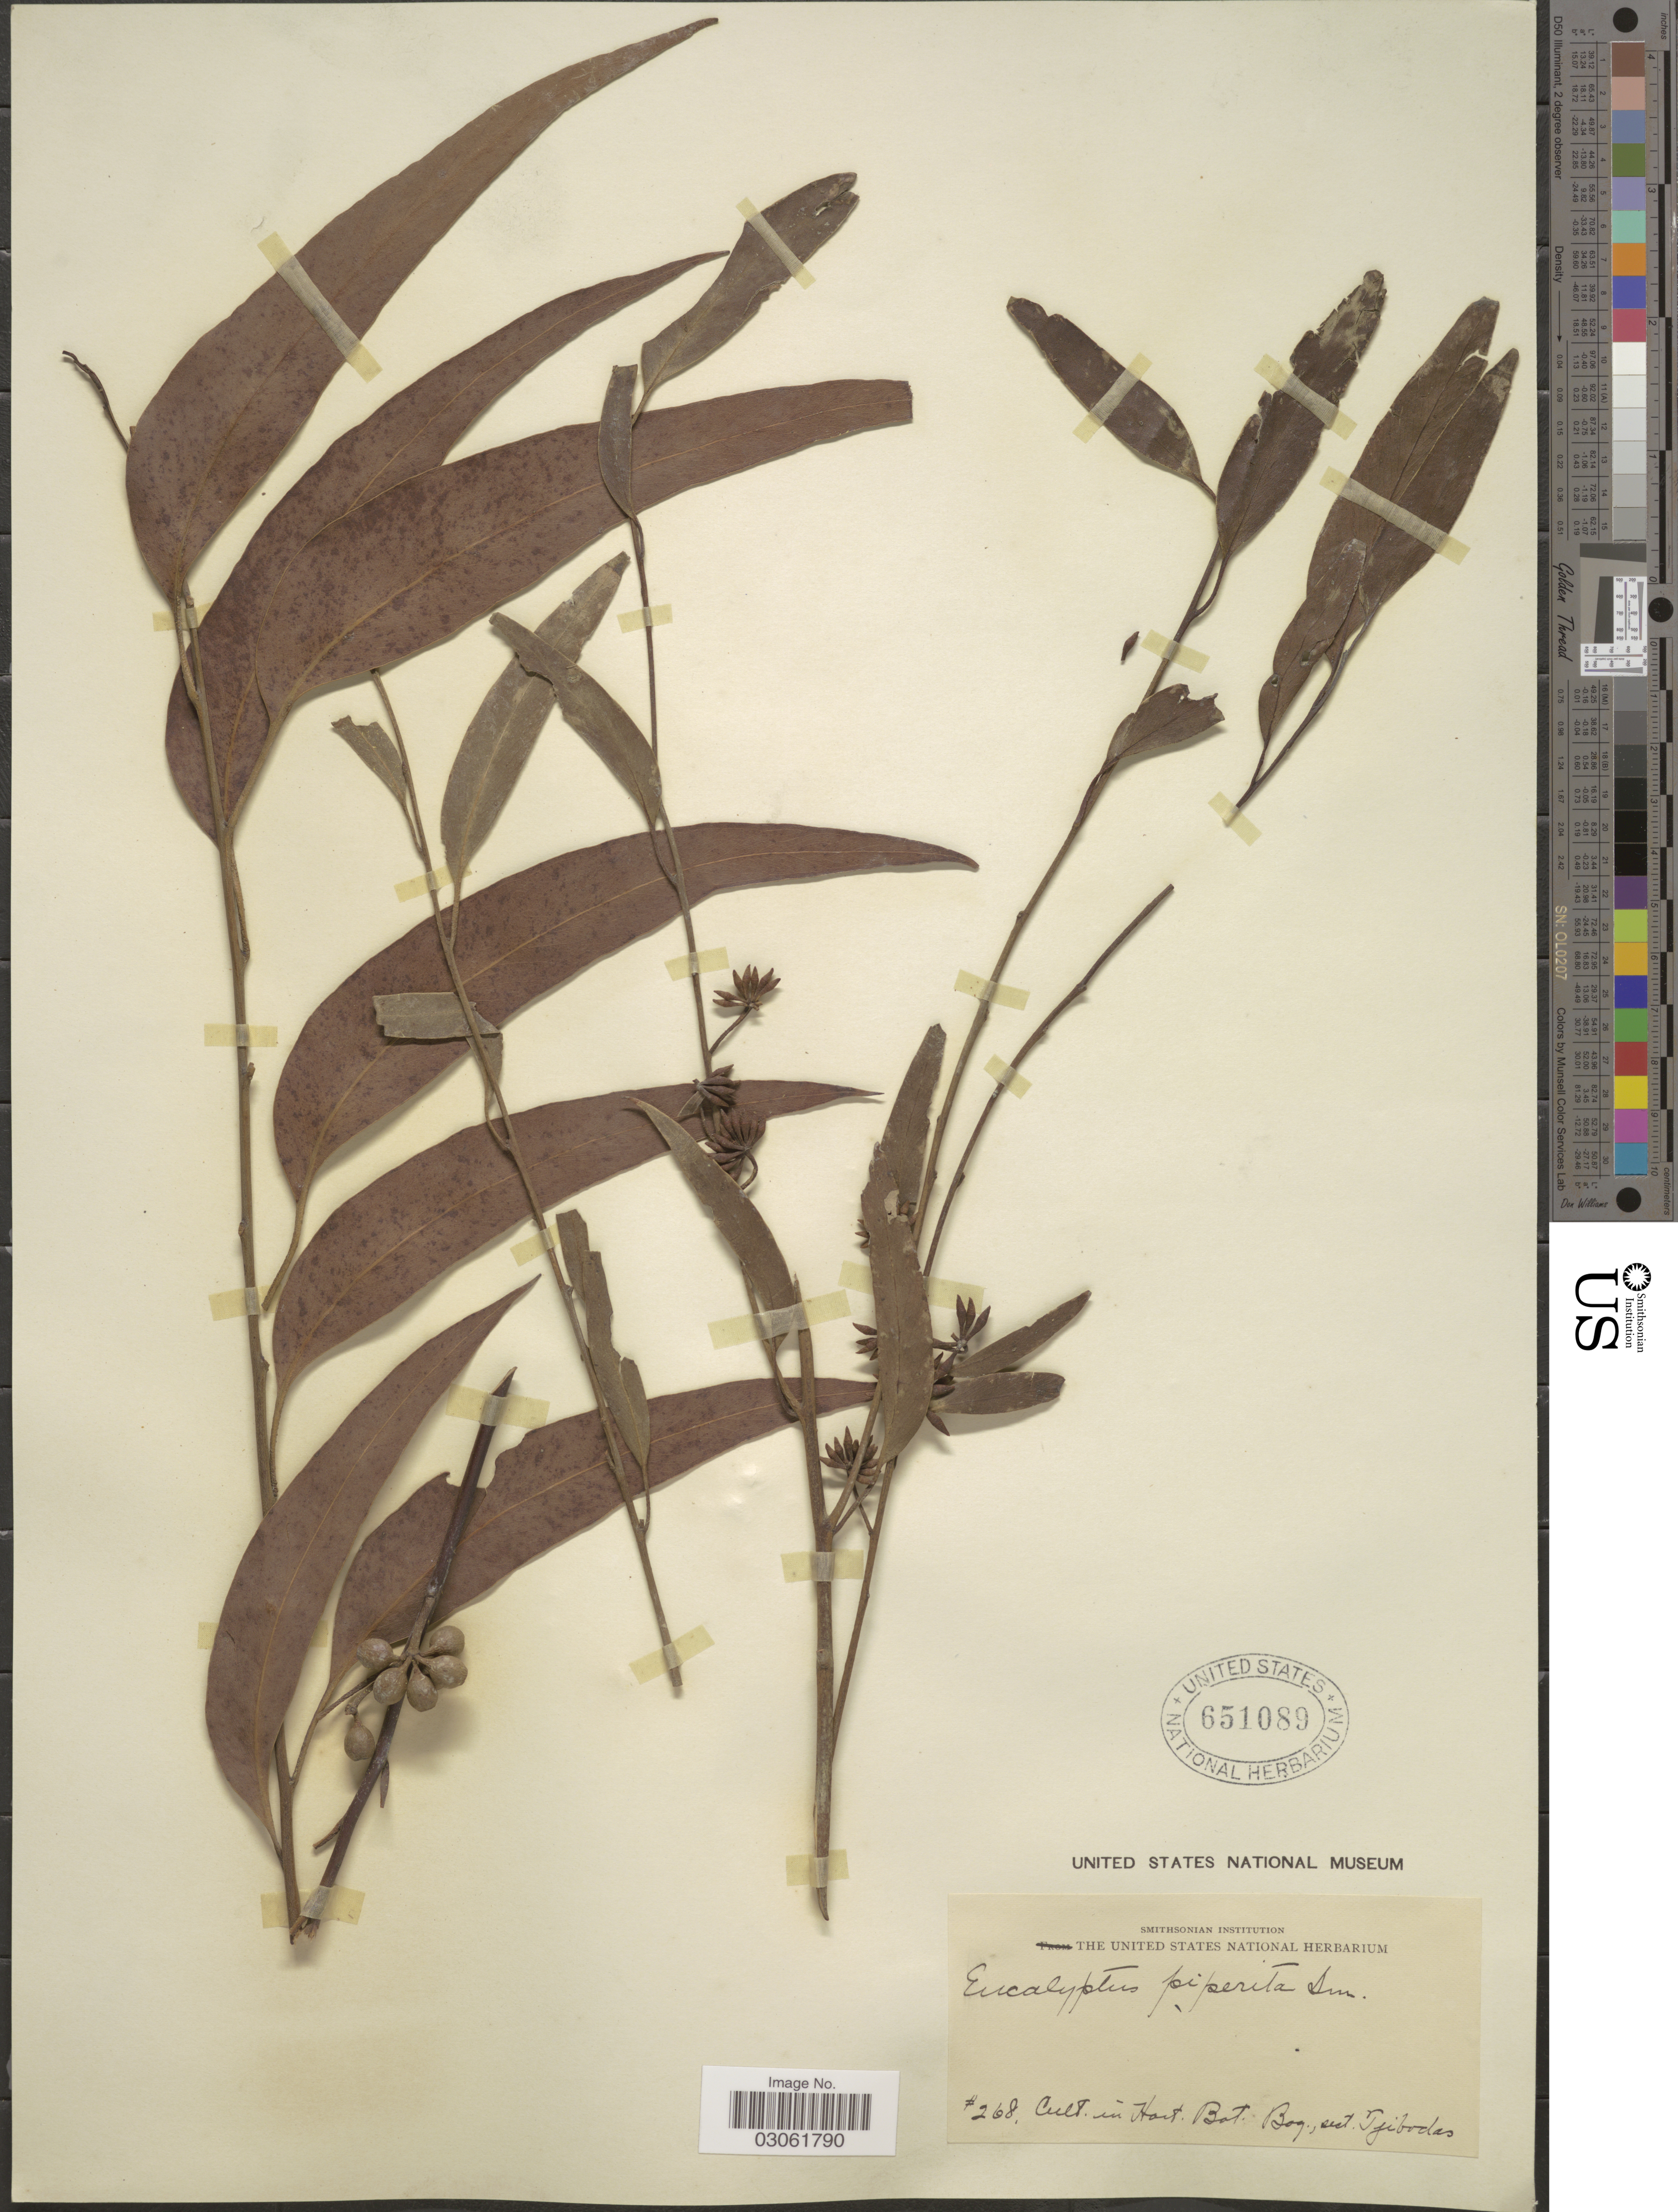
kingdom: Plantae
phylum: Tracheophyta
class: Magnoliopsida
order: Myrtales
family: Myrtaceae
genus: Eucalyptus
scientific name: Eucalyptus piperita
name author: J. White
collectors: ex herb. United States National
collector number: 268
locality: Cult. in Hort. Bot. Bog., sect. Tjibodas.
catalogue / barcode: US 651089